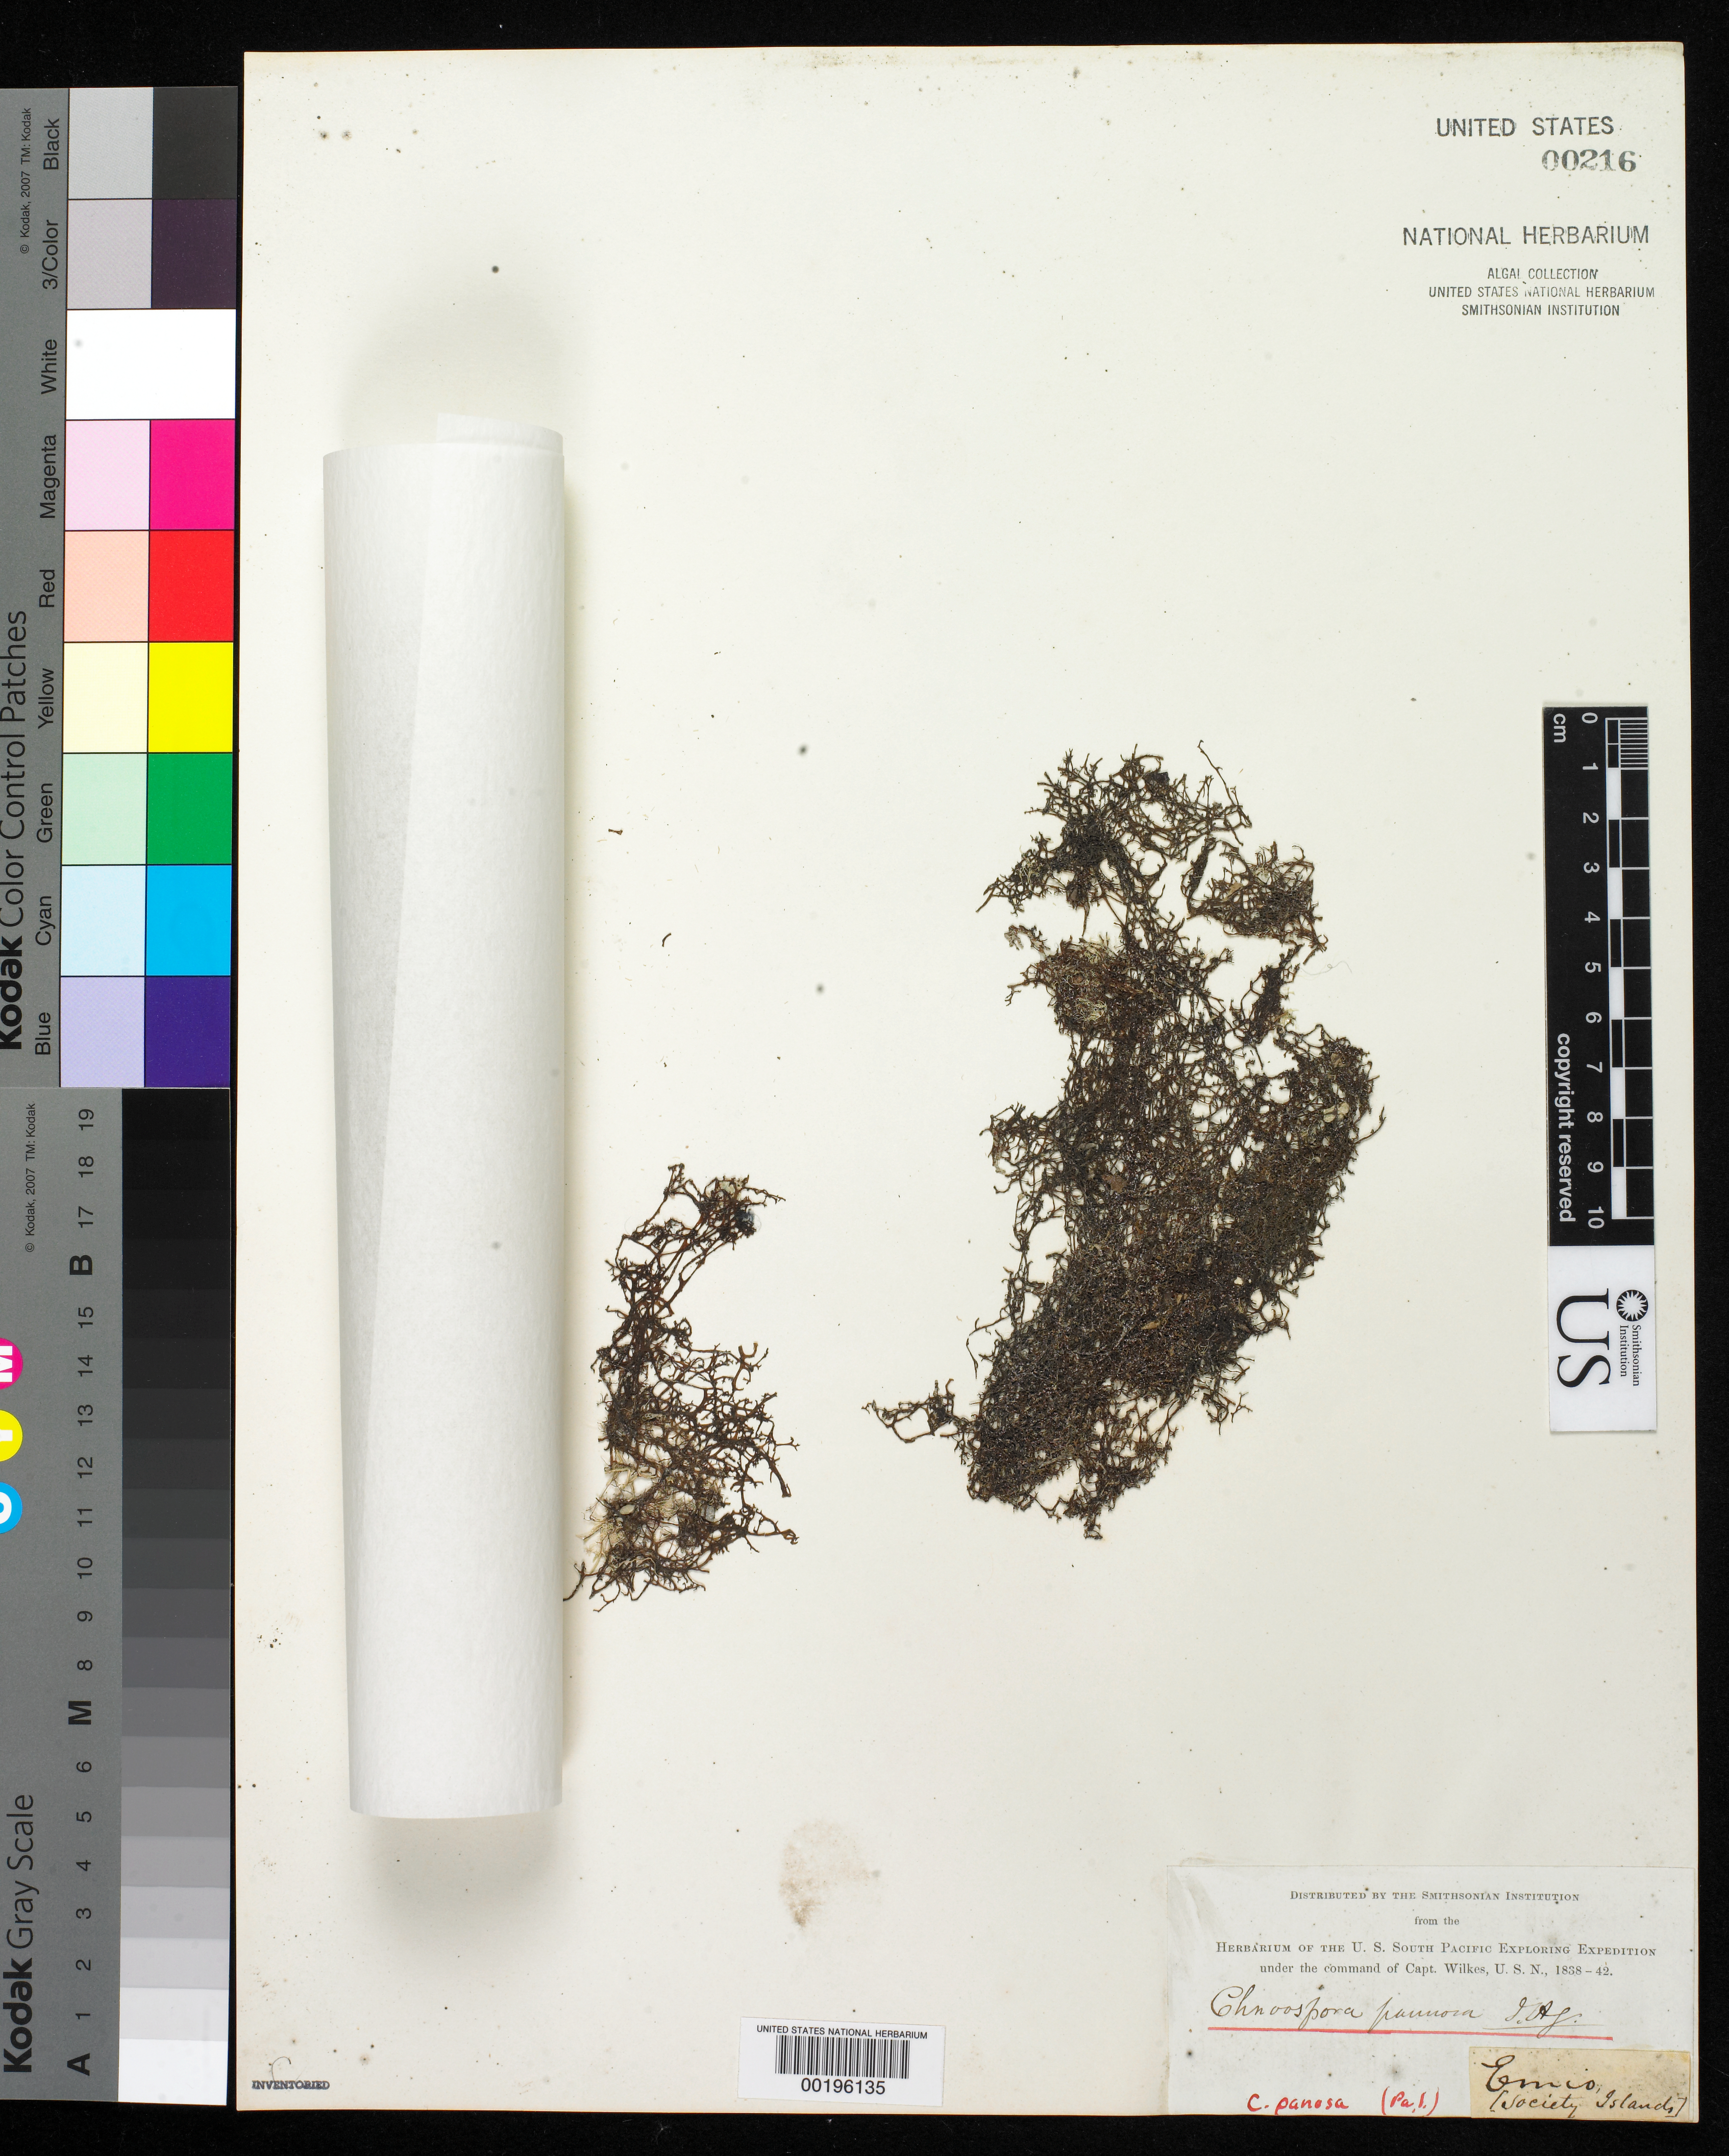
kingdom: Chromista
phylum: Ochrophyta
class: Phaeophyceae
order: Scytosiphonales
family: Scytosiphonaceae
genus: Chnoospora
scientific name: Chnoospora pannosa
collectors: W. D. Brackenridge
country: French Polynesia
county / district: Moorea-Maiao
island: Moorea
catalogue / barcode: US 216